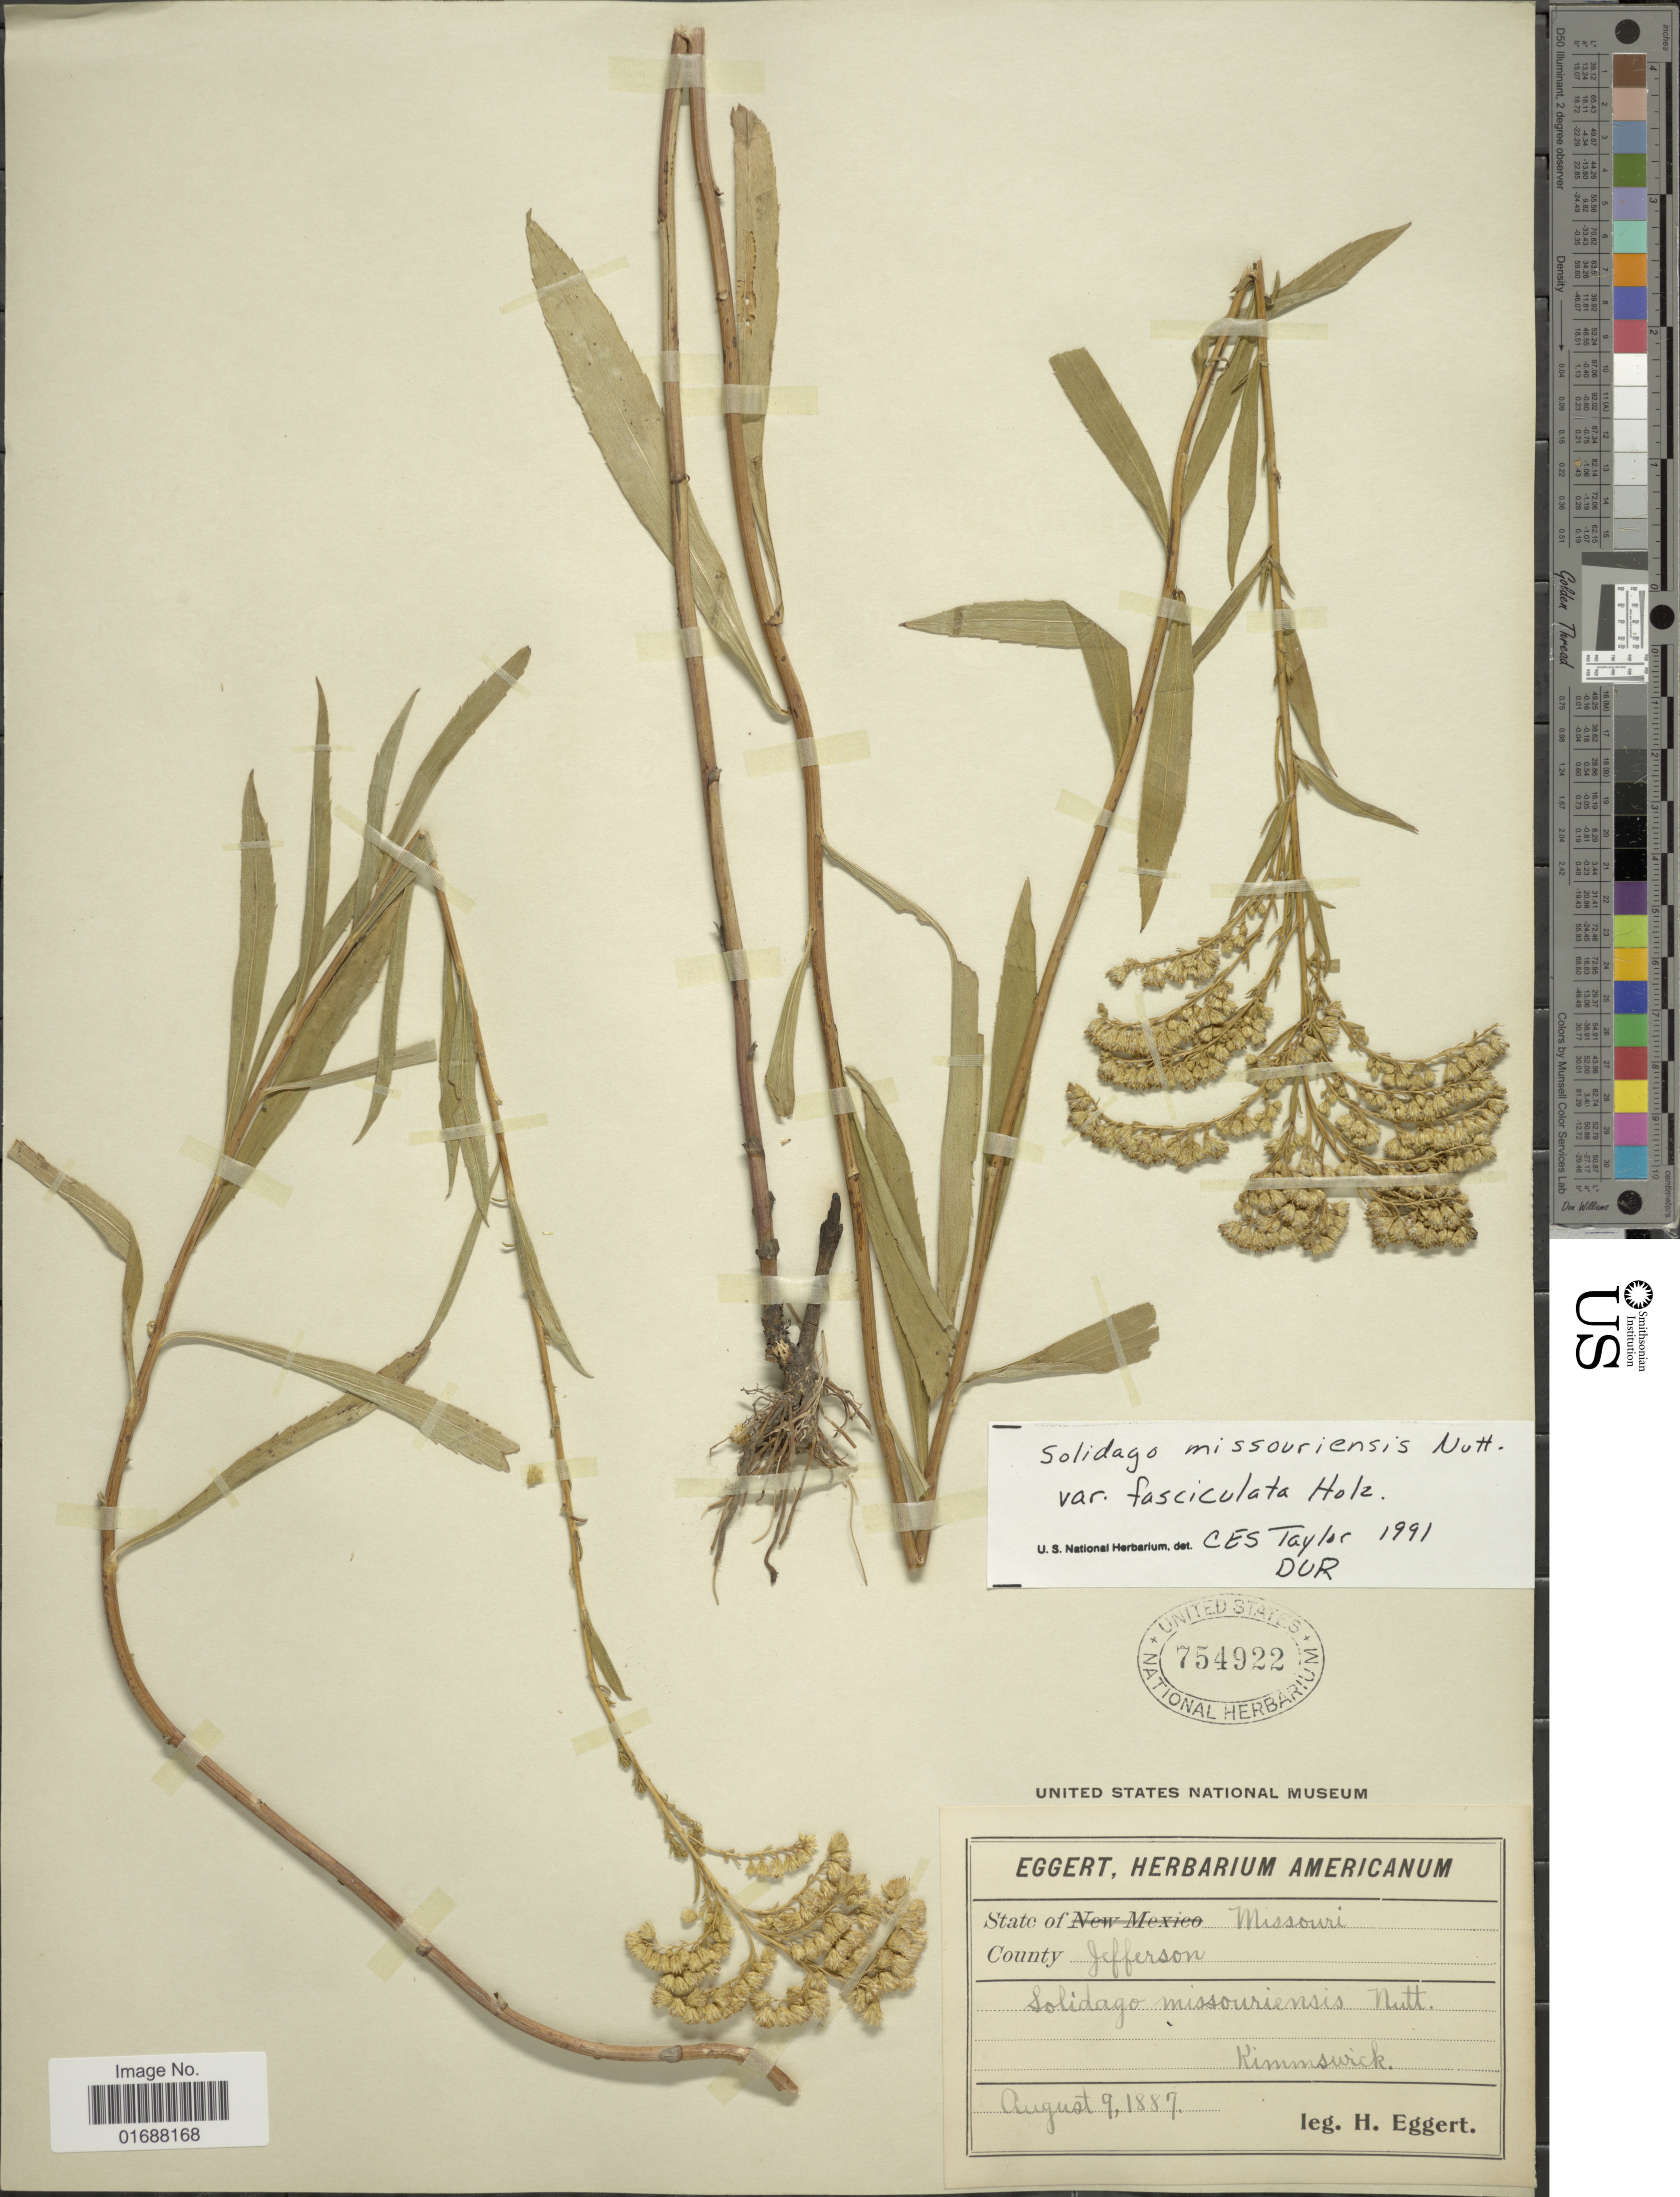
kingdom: Plantae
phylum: Tracheophyta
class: Magnoliopsida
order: Asterales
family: Asteraceae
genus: Solidago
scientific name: Solidago missouriensis var. fasciculata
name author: Holz.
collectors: H. Eggert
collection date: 1887-08-09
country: United States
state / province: Missouri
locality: County Jefferson, Kimmswick.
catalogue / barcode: US 754922